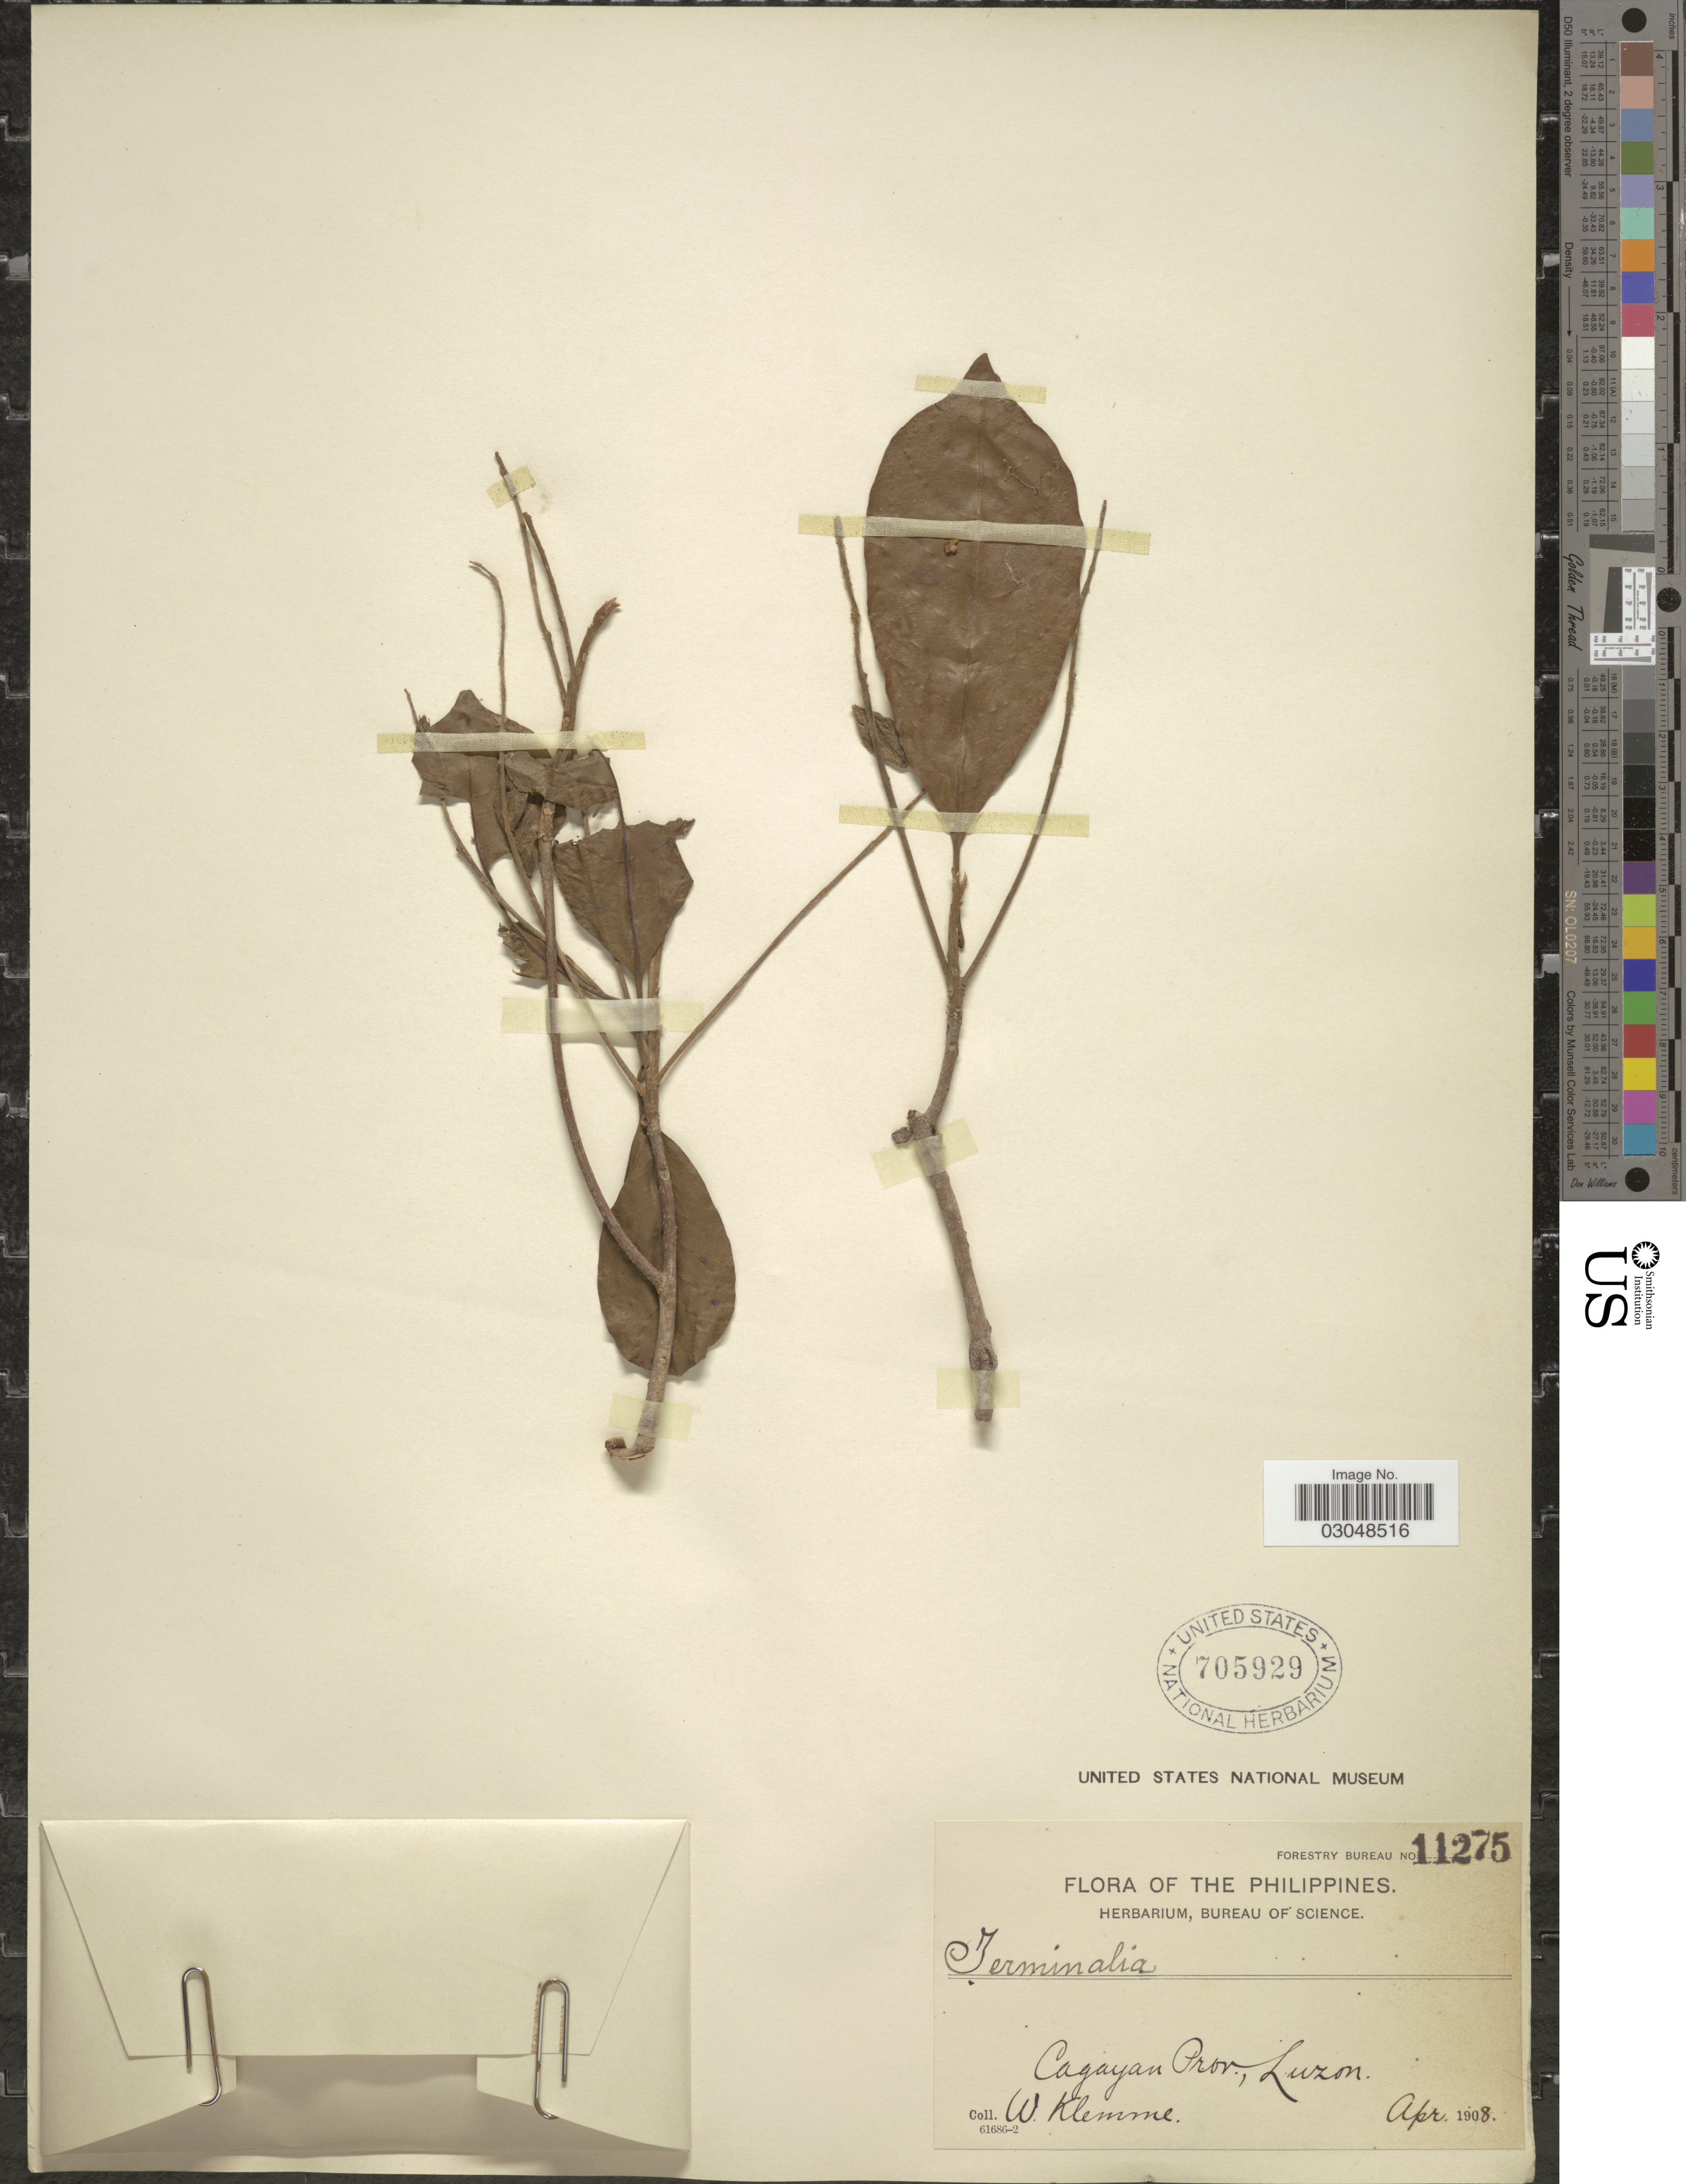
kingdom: Plantae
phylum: Tracheophyta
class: Magnoliopsida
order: Myrtales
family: Combretaceae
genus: Terminalia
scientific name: Terminalia microcarpa subsp. microcarpa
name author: Decne.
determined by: (US) Smithsonian Institution - National Museum of Natural History - Department of Botany (UNITED STATES)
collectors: W. Klemme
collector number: Forestry Bureau 11275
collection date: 1908-04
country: Philippines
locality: Cagayan Prov., Luzon.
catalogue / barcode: US 705929